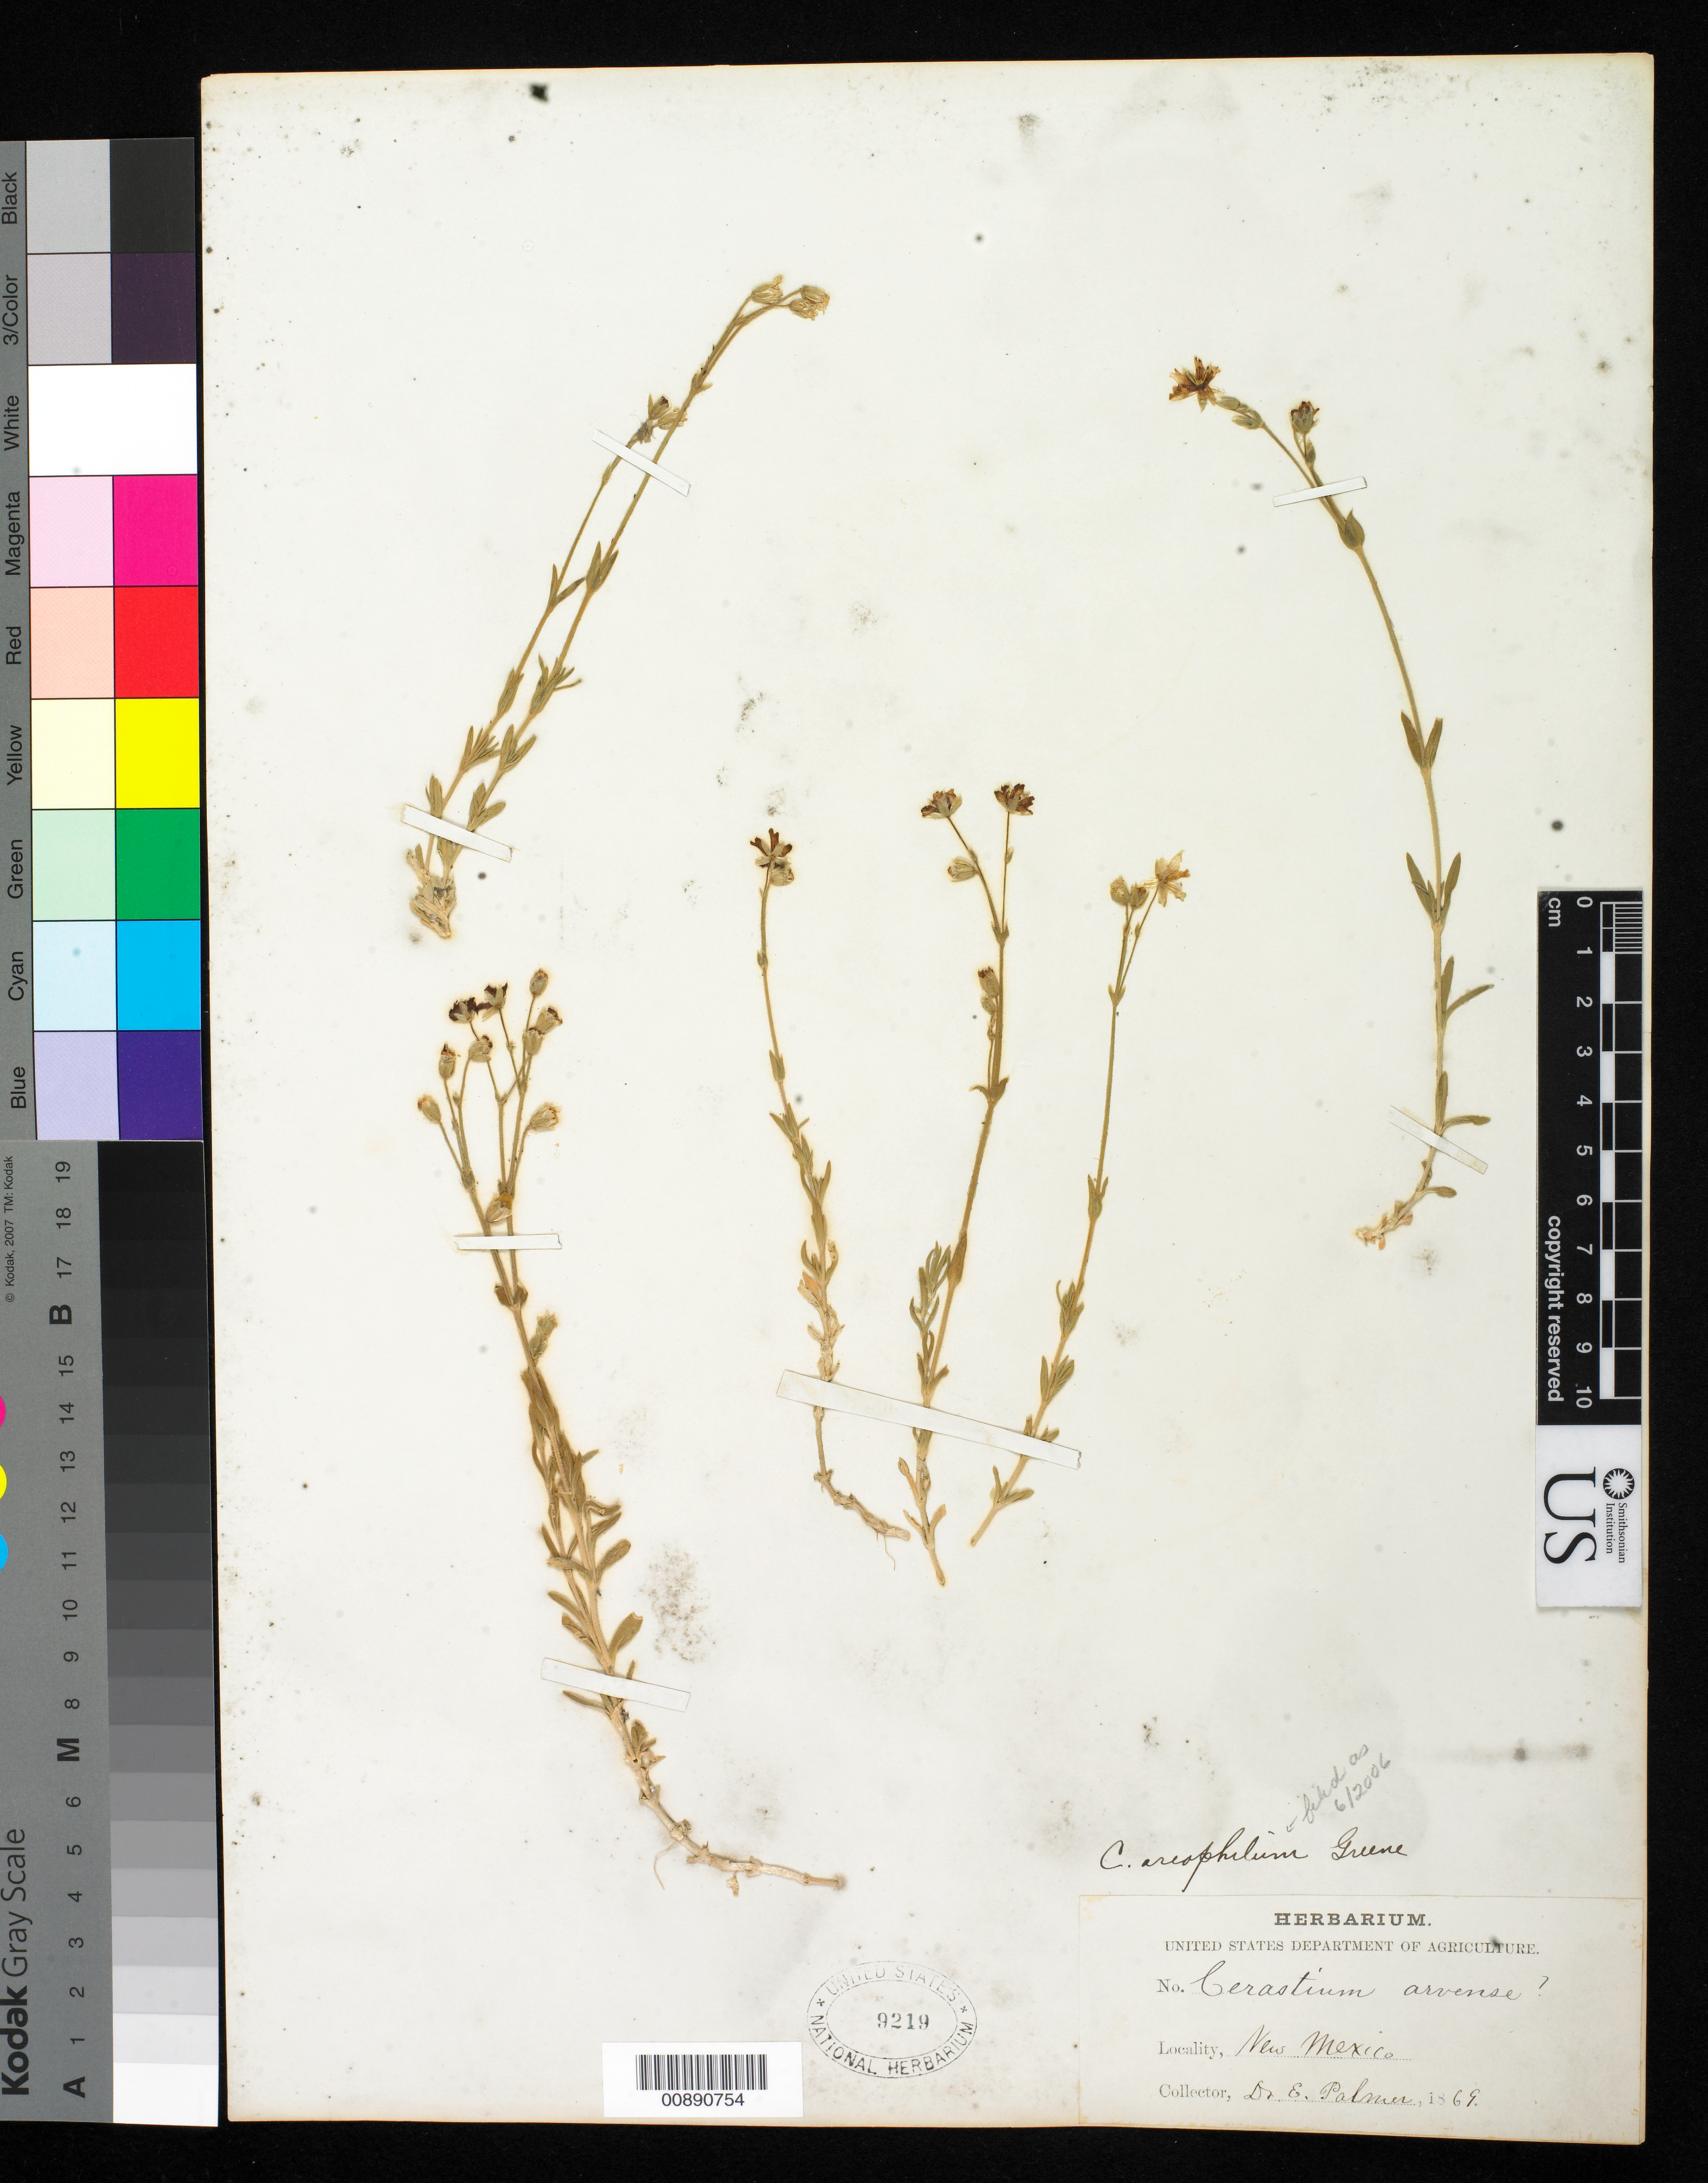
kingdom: Plantae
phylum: Tracheophyta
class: Magnoliopsida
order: Caryophyllales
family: Caryophyllaceae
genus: Cerastium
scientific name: Cerastium oreophilum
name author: Greene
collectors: E. Palmer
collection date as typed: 1869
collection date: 1869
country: United States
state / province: New Mexico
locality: New Mexico.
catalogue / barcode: US 9219